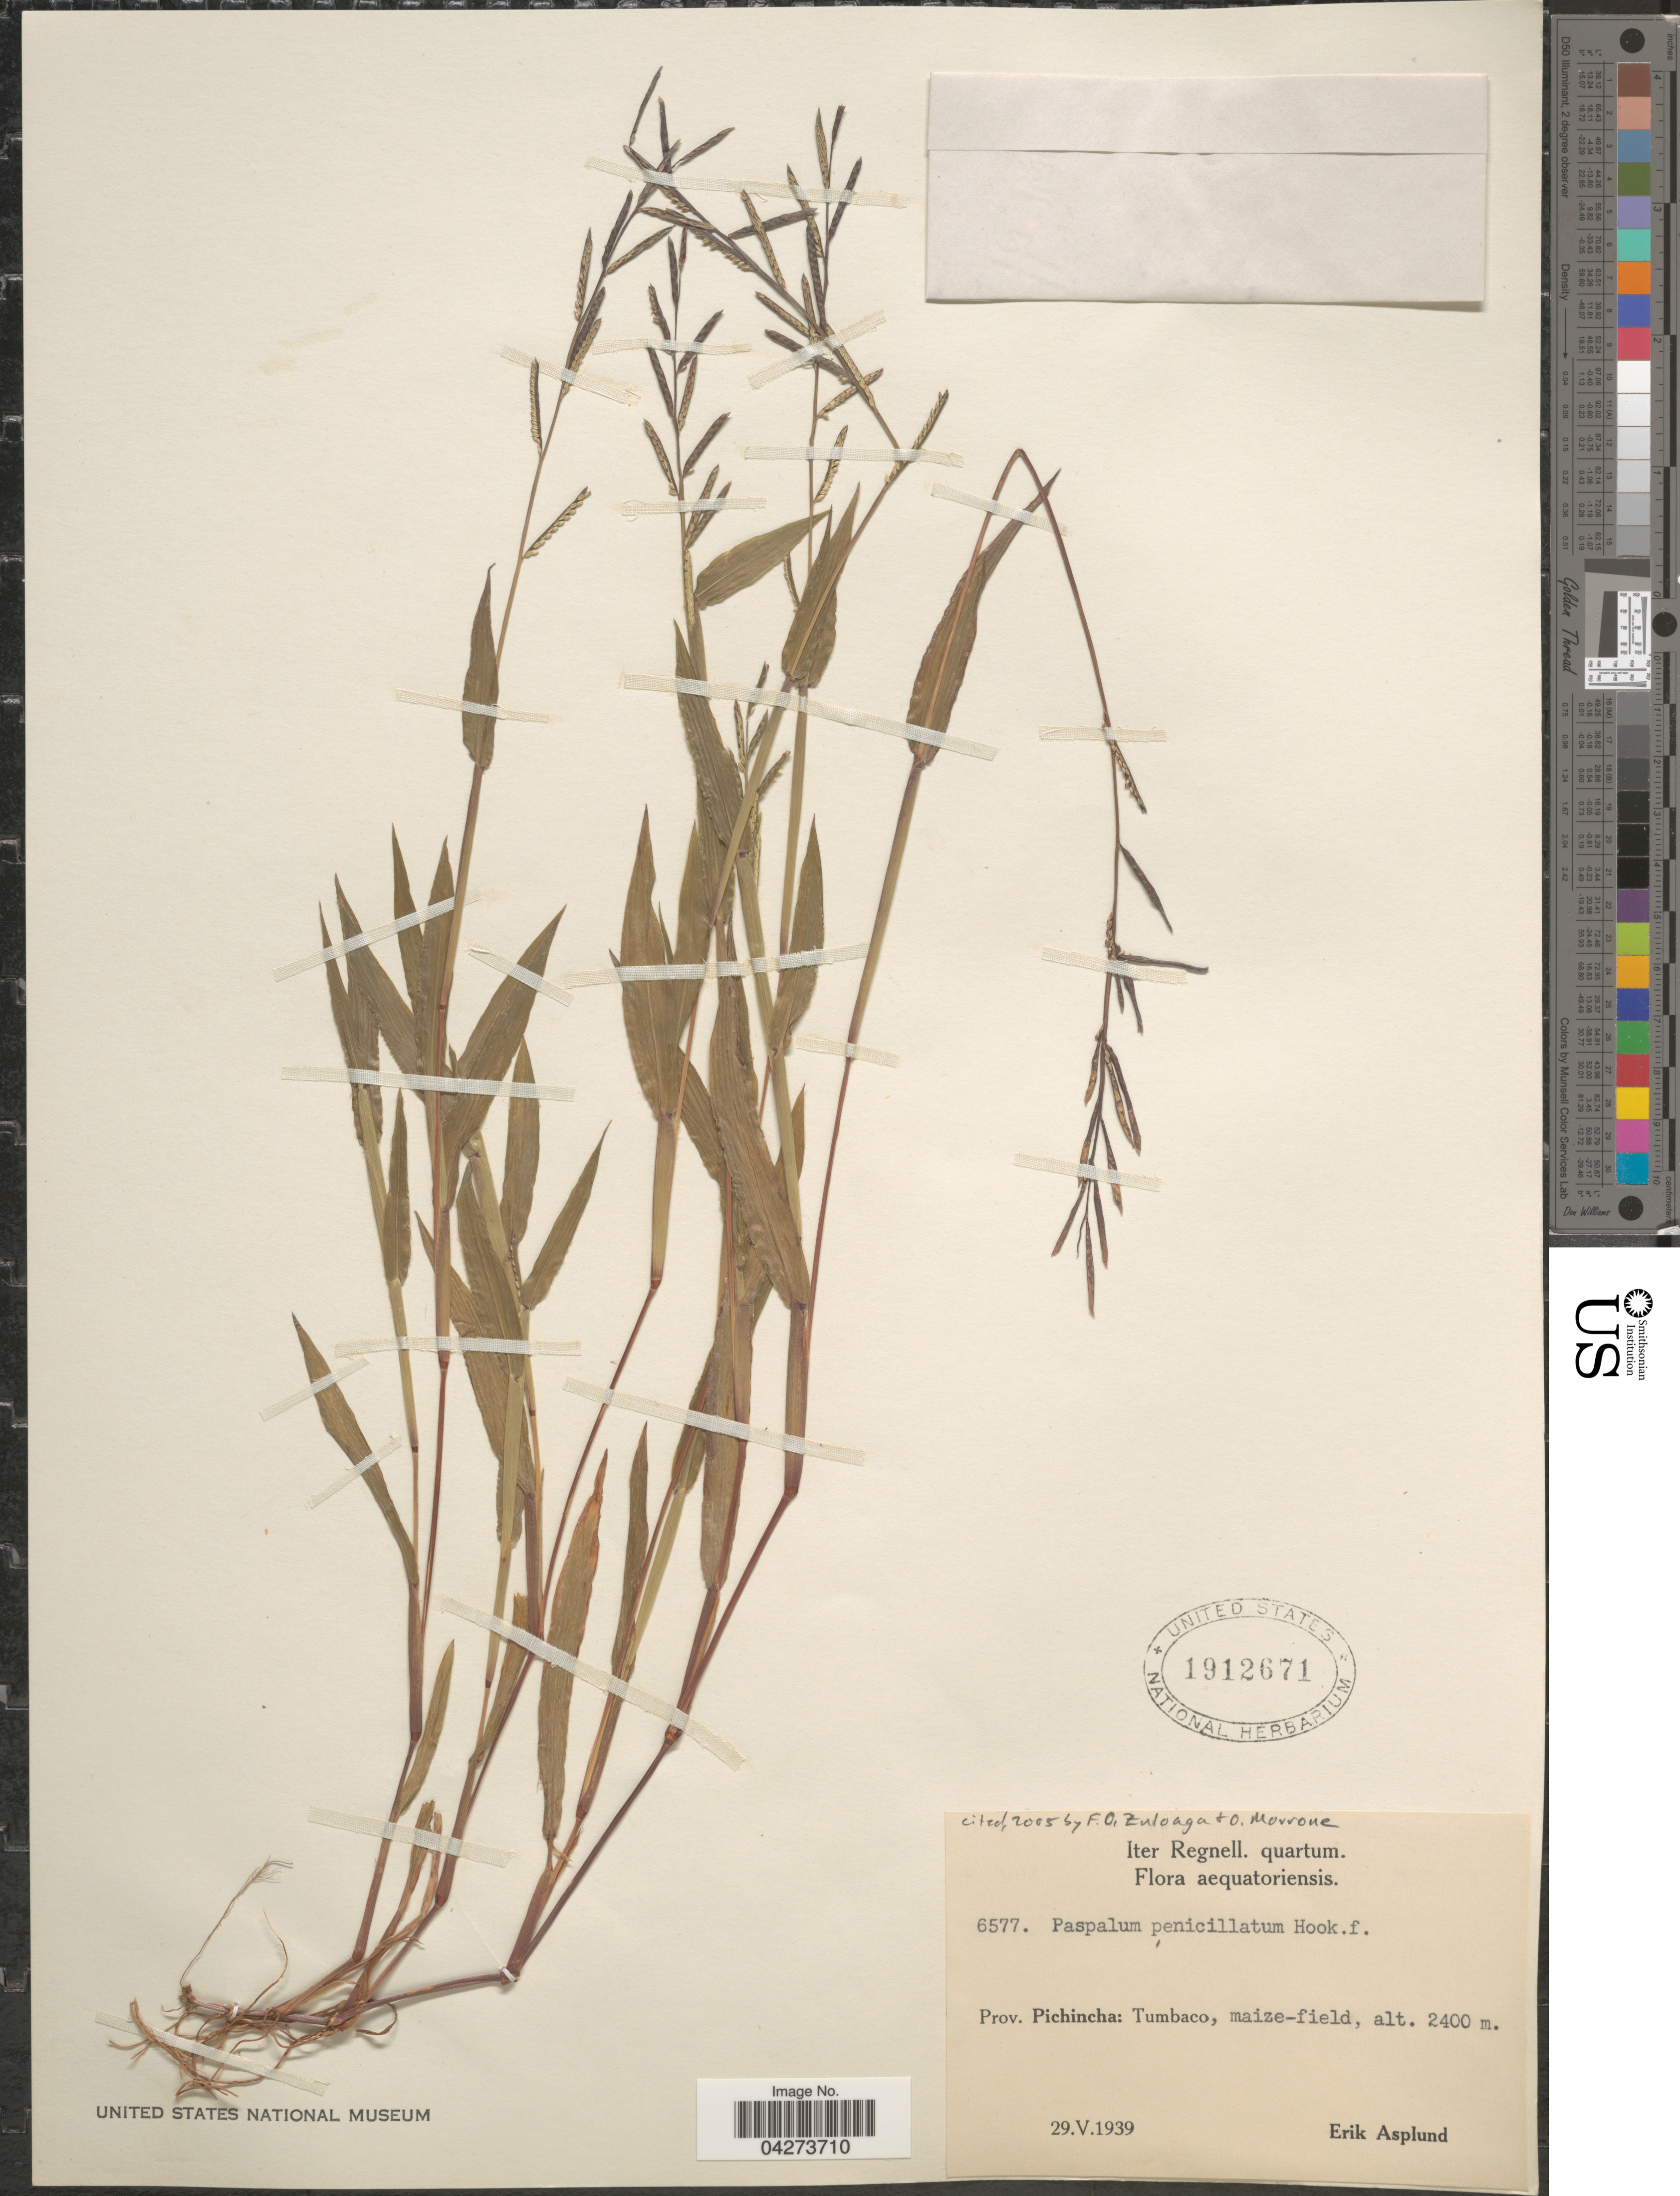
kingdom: Plantae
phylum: Tracheophyta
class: Liliopsida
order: Poales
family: Poaceae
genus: Paspalum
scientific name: Paspalum penicillatum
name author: Hook. f.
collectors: E. Asplund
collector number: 6577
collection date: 1939-05-29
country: Ecuador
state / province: Pichincha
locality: Iter Regnell. quartum. Prov. Pichincha: Tumbaco.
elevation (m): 2400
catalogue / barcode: US 1912671